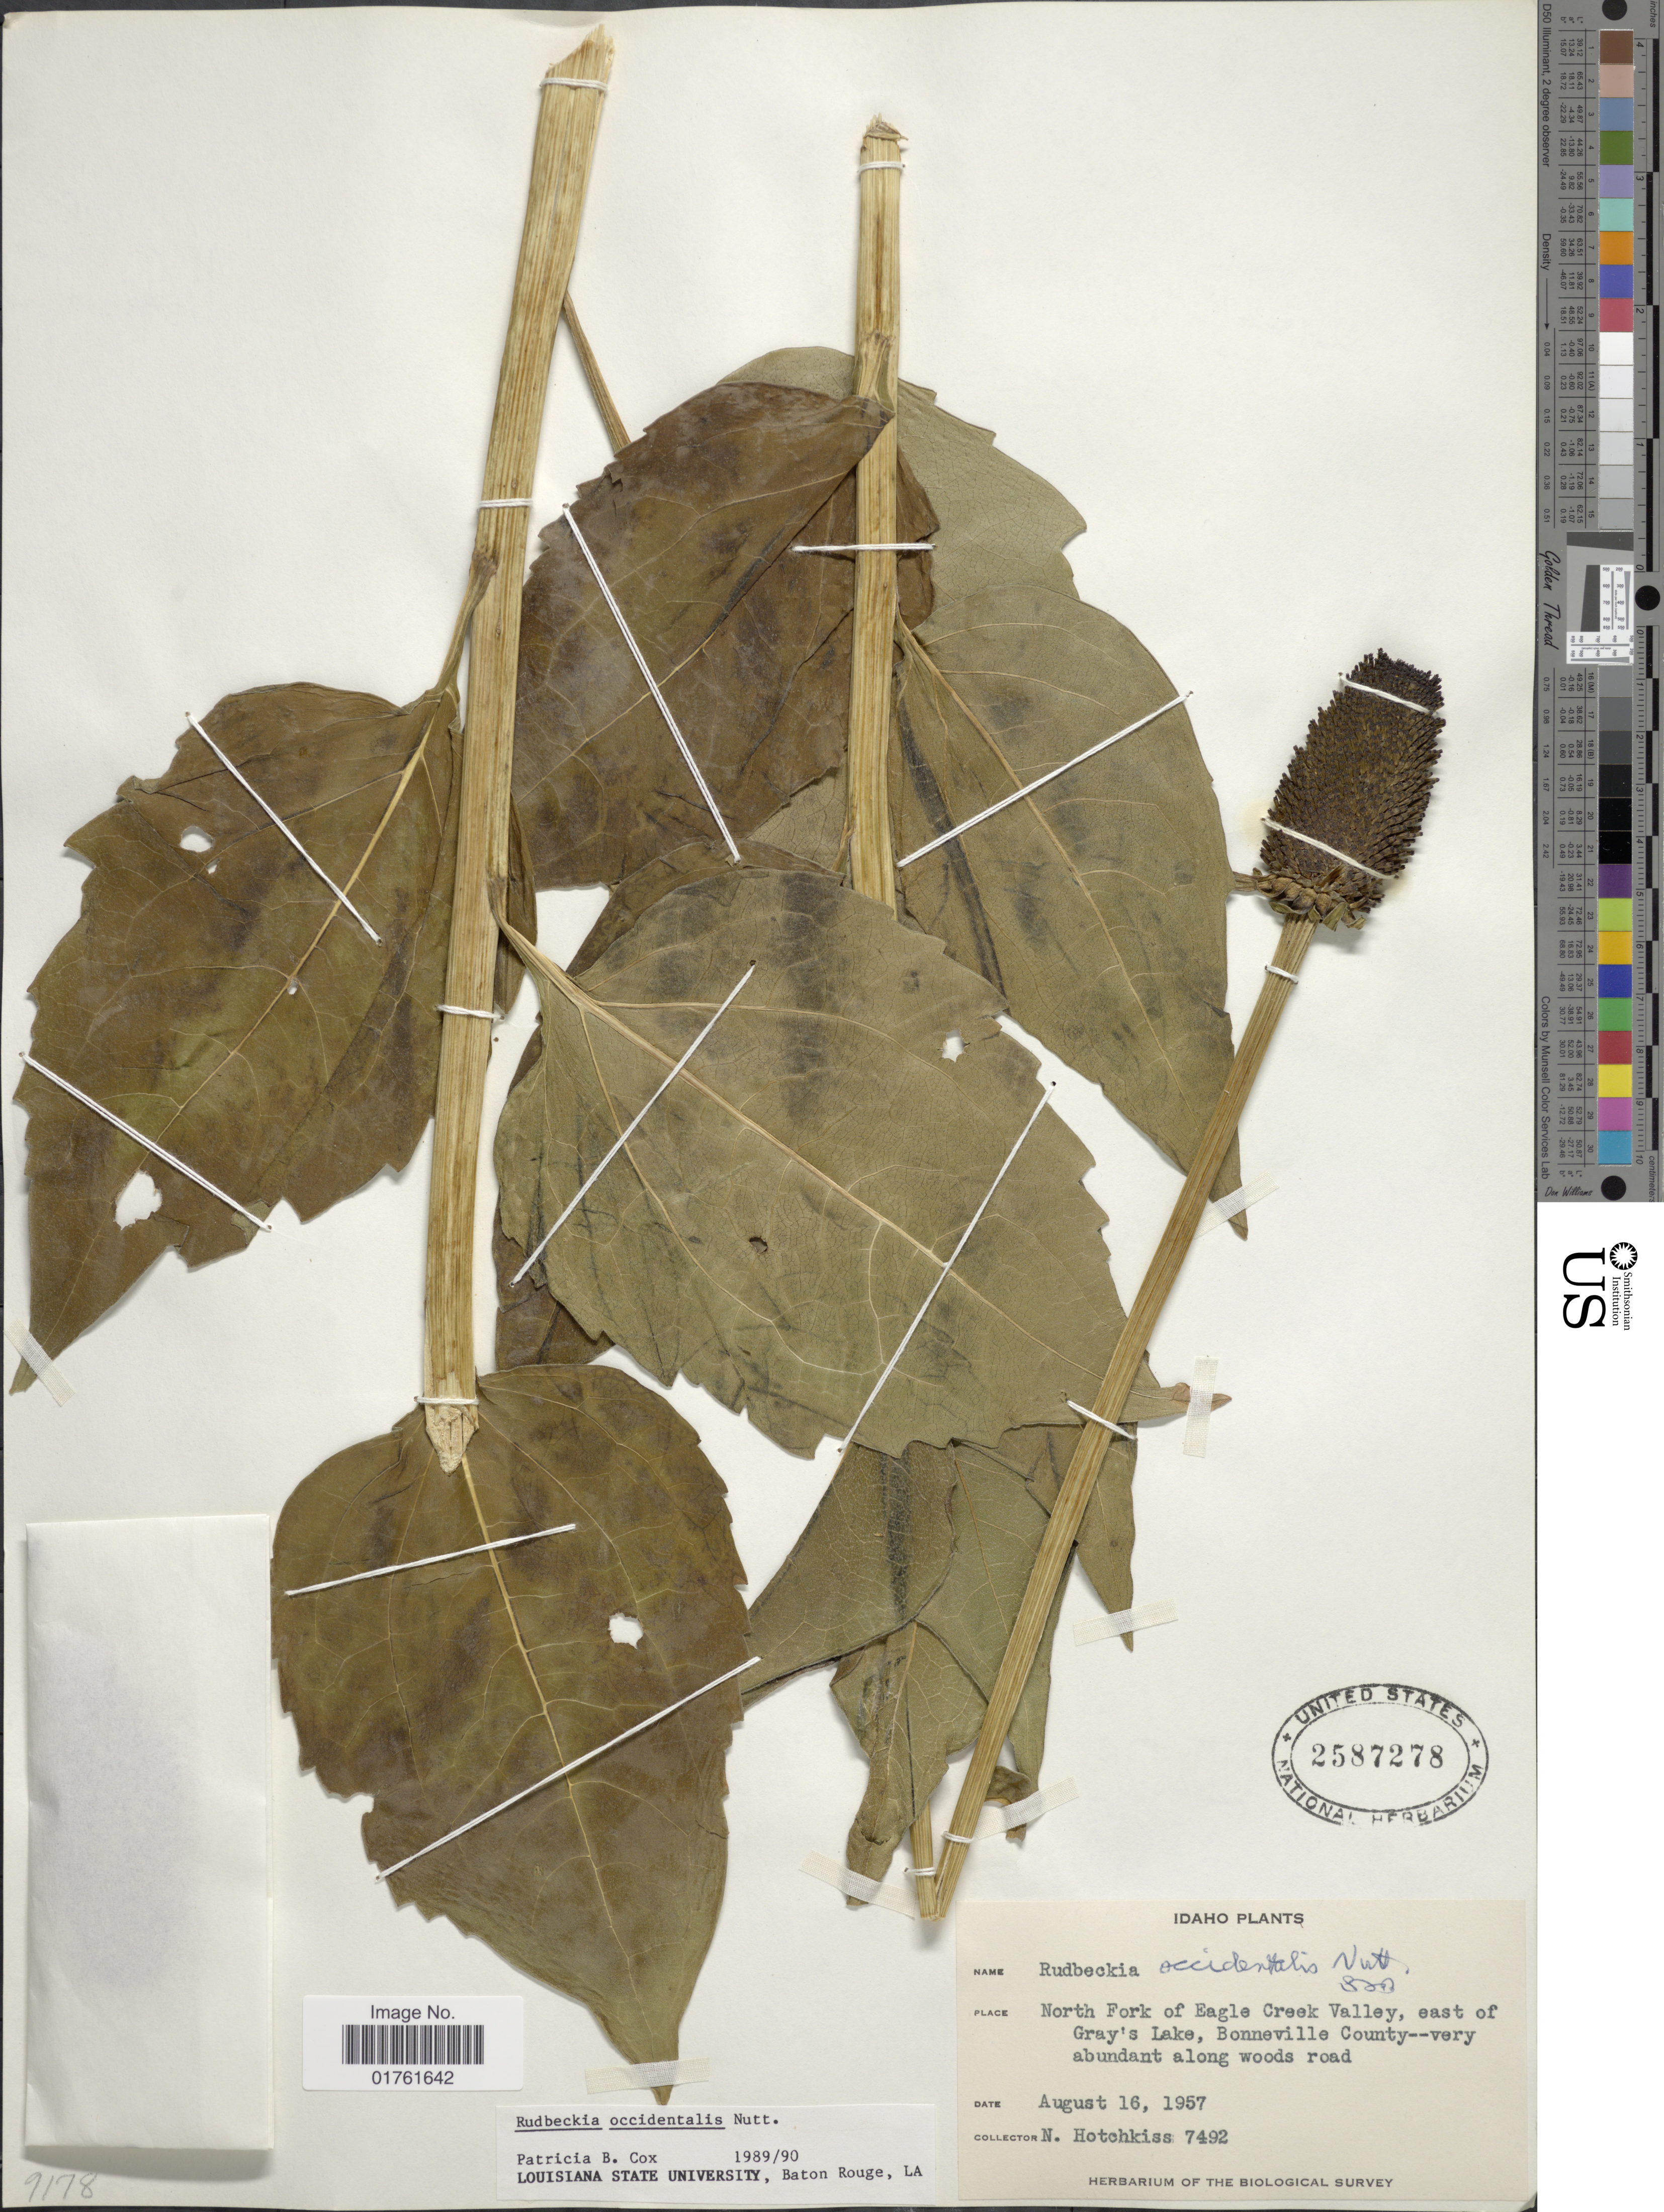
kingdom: Plantae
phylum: Tracheophyta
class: Magnoliopsida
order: Asterales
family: Asteraceae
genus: Rudbeckia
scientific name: Rudbeckia occidentalis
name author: Nutt.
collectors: N. Hotchkiss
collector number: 7492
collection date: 1957-08-16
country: United States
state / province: Idaho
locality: North Fork of Eagle Creek Valley, east of Gray's Lake, Bonneville County--very abundant along woods road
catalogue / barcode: US 2587278